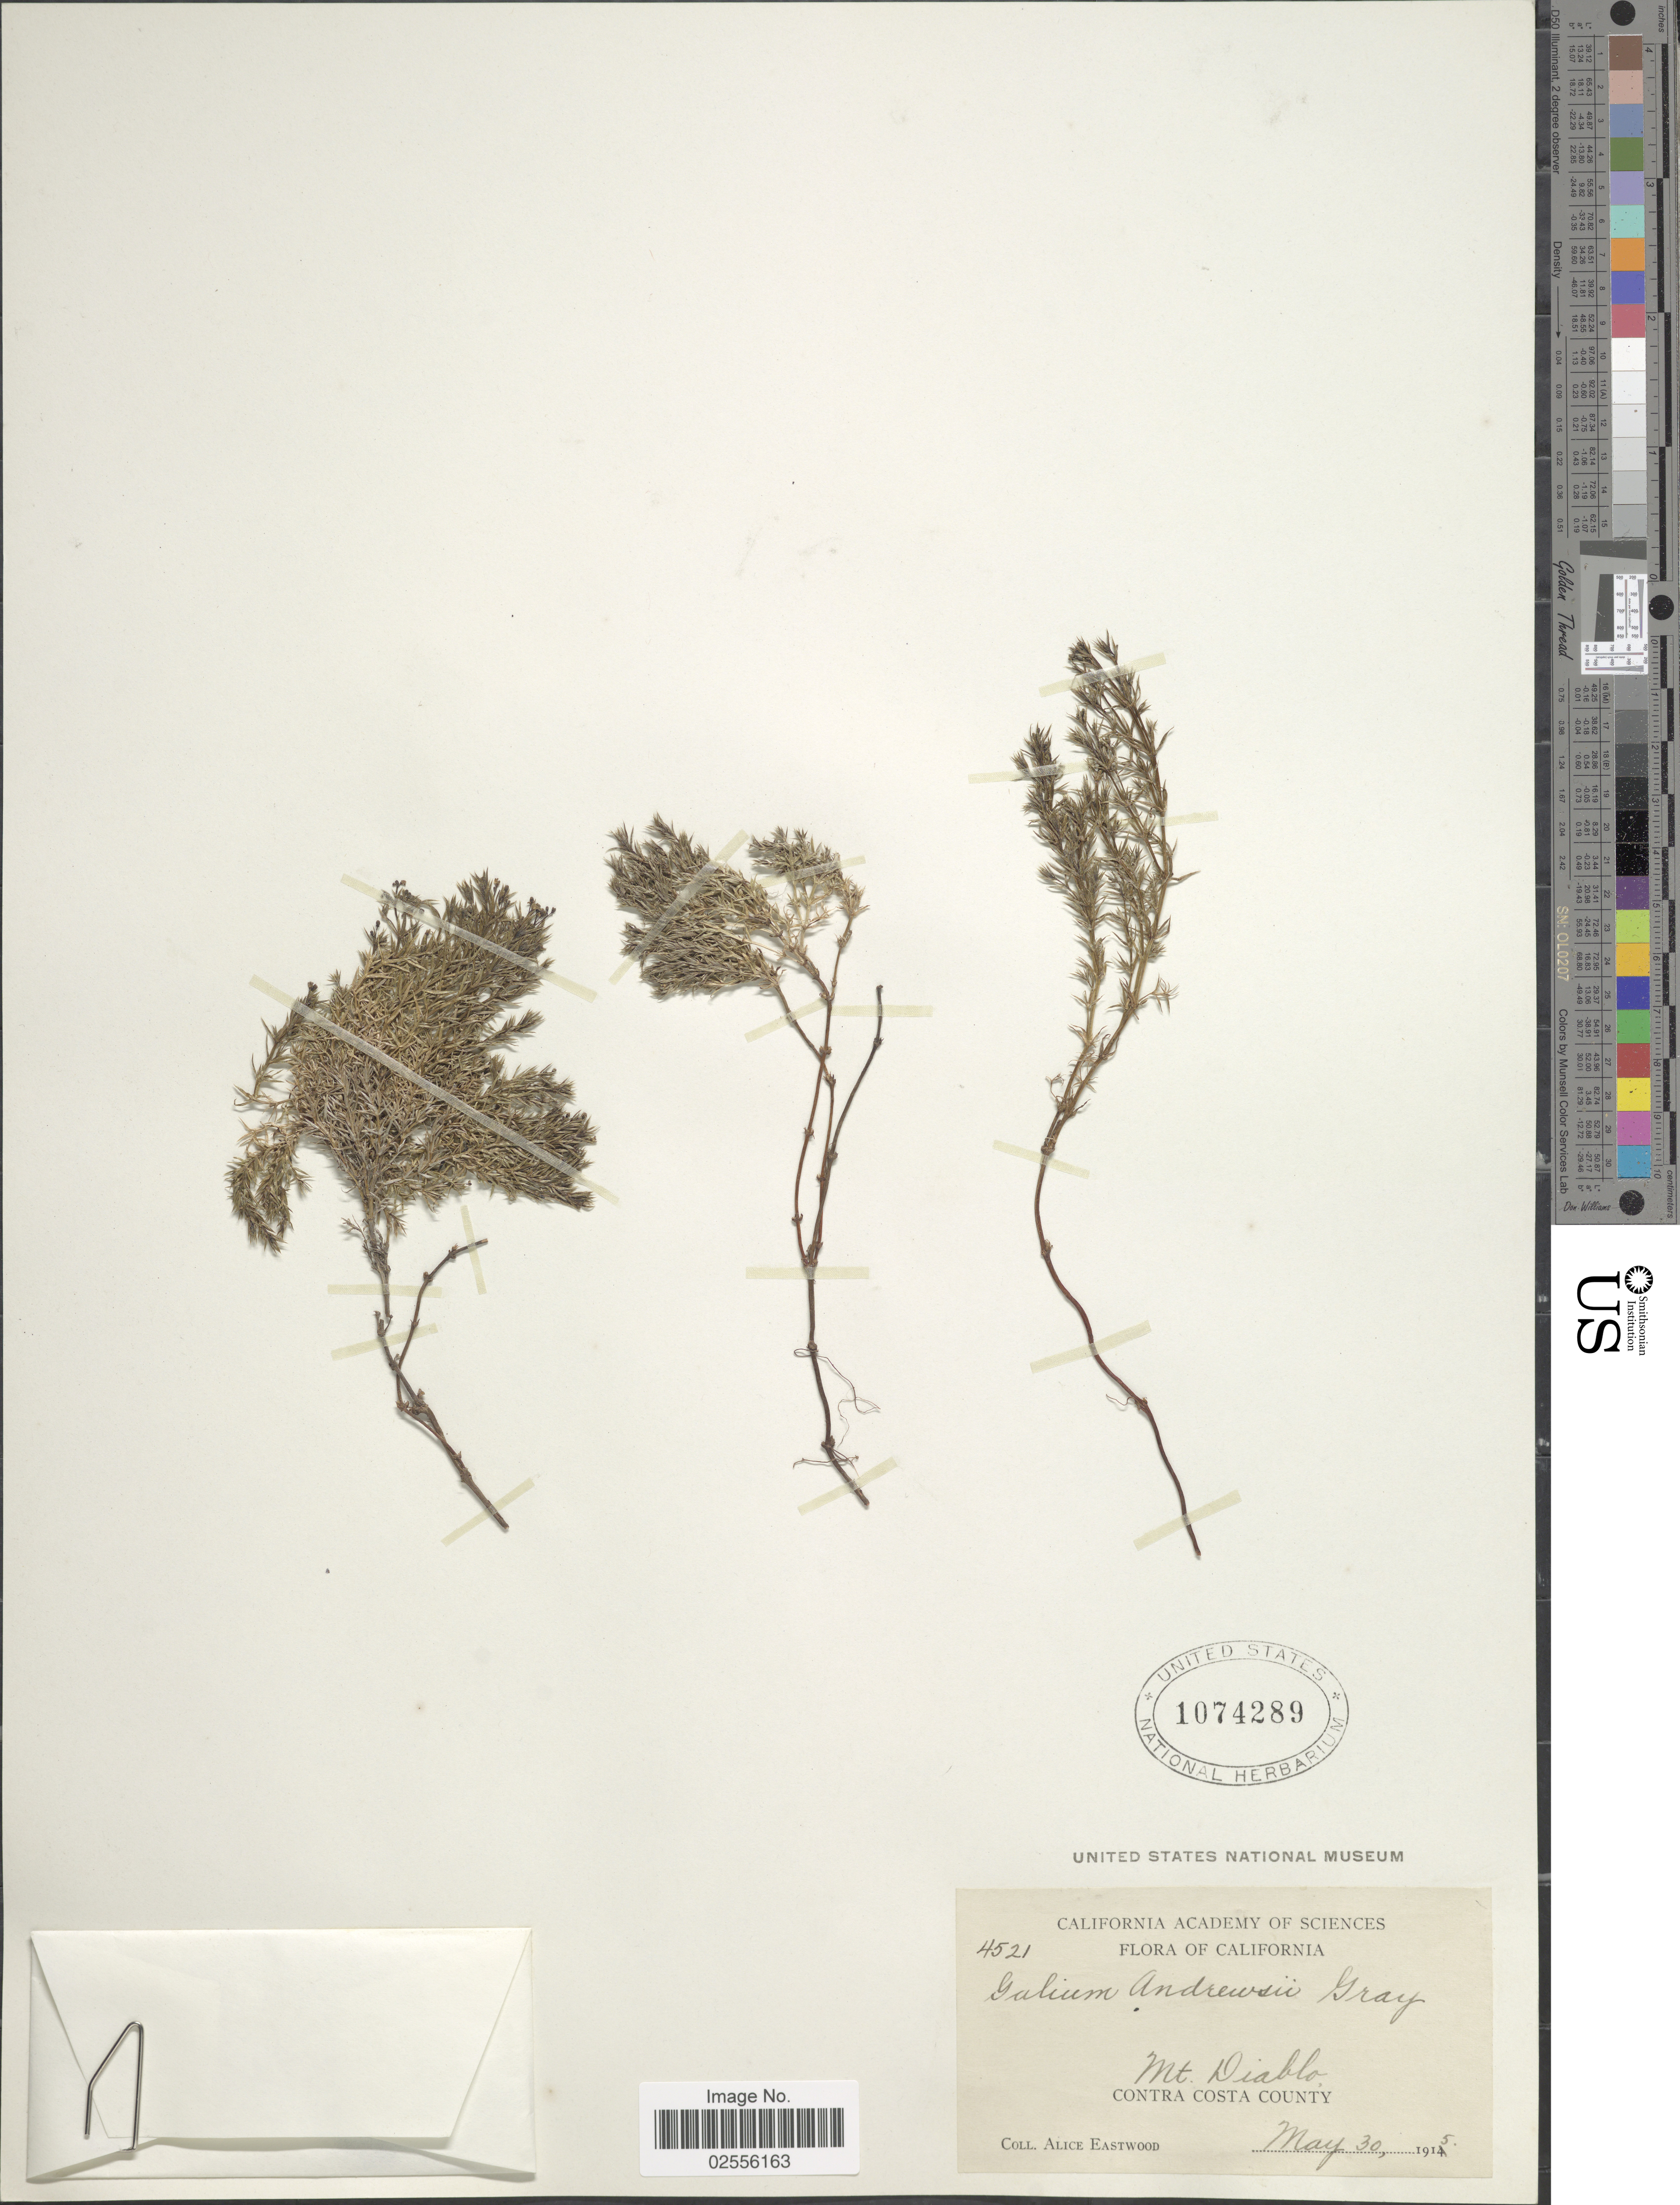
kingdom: Plantae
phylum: Tracheophyta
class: Magnoliopsida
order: Gentianales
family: Rubiaceae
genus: Galium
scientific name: Galium andrewsii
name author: A. Gray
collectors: A. Eastwood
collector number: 4521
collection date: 1915-05-30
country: United States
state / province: California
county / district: Contra Costa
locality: Mt. Diablo, Contra Costa County.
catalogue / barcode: US 1074289